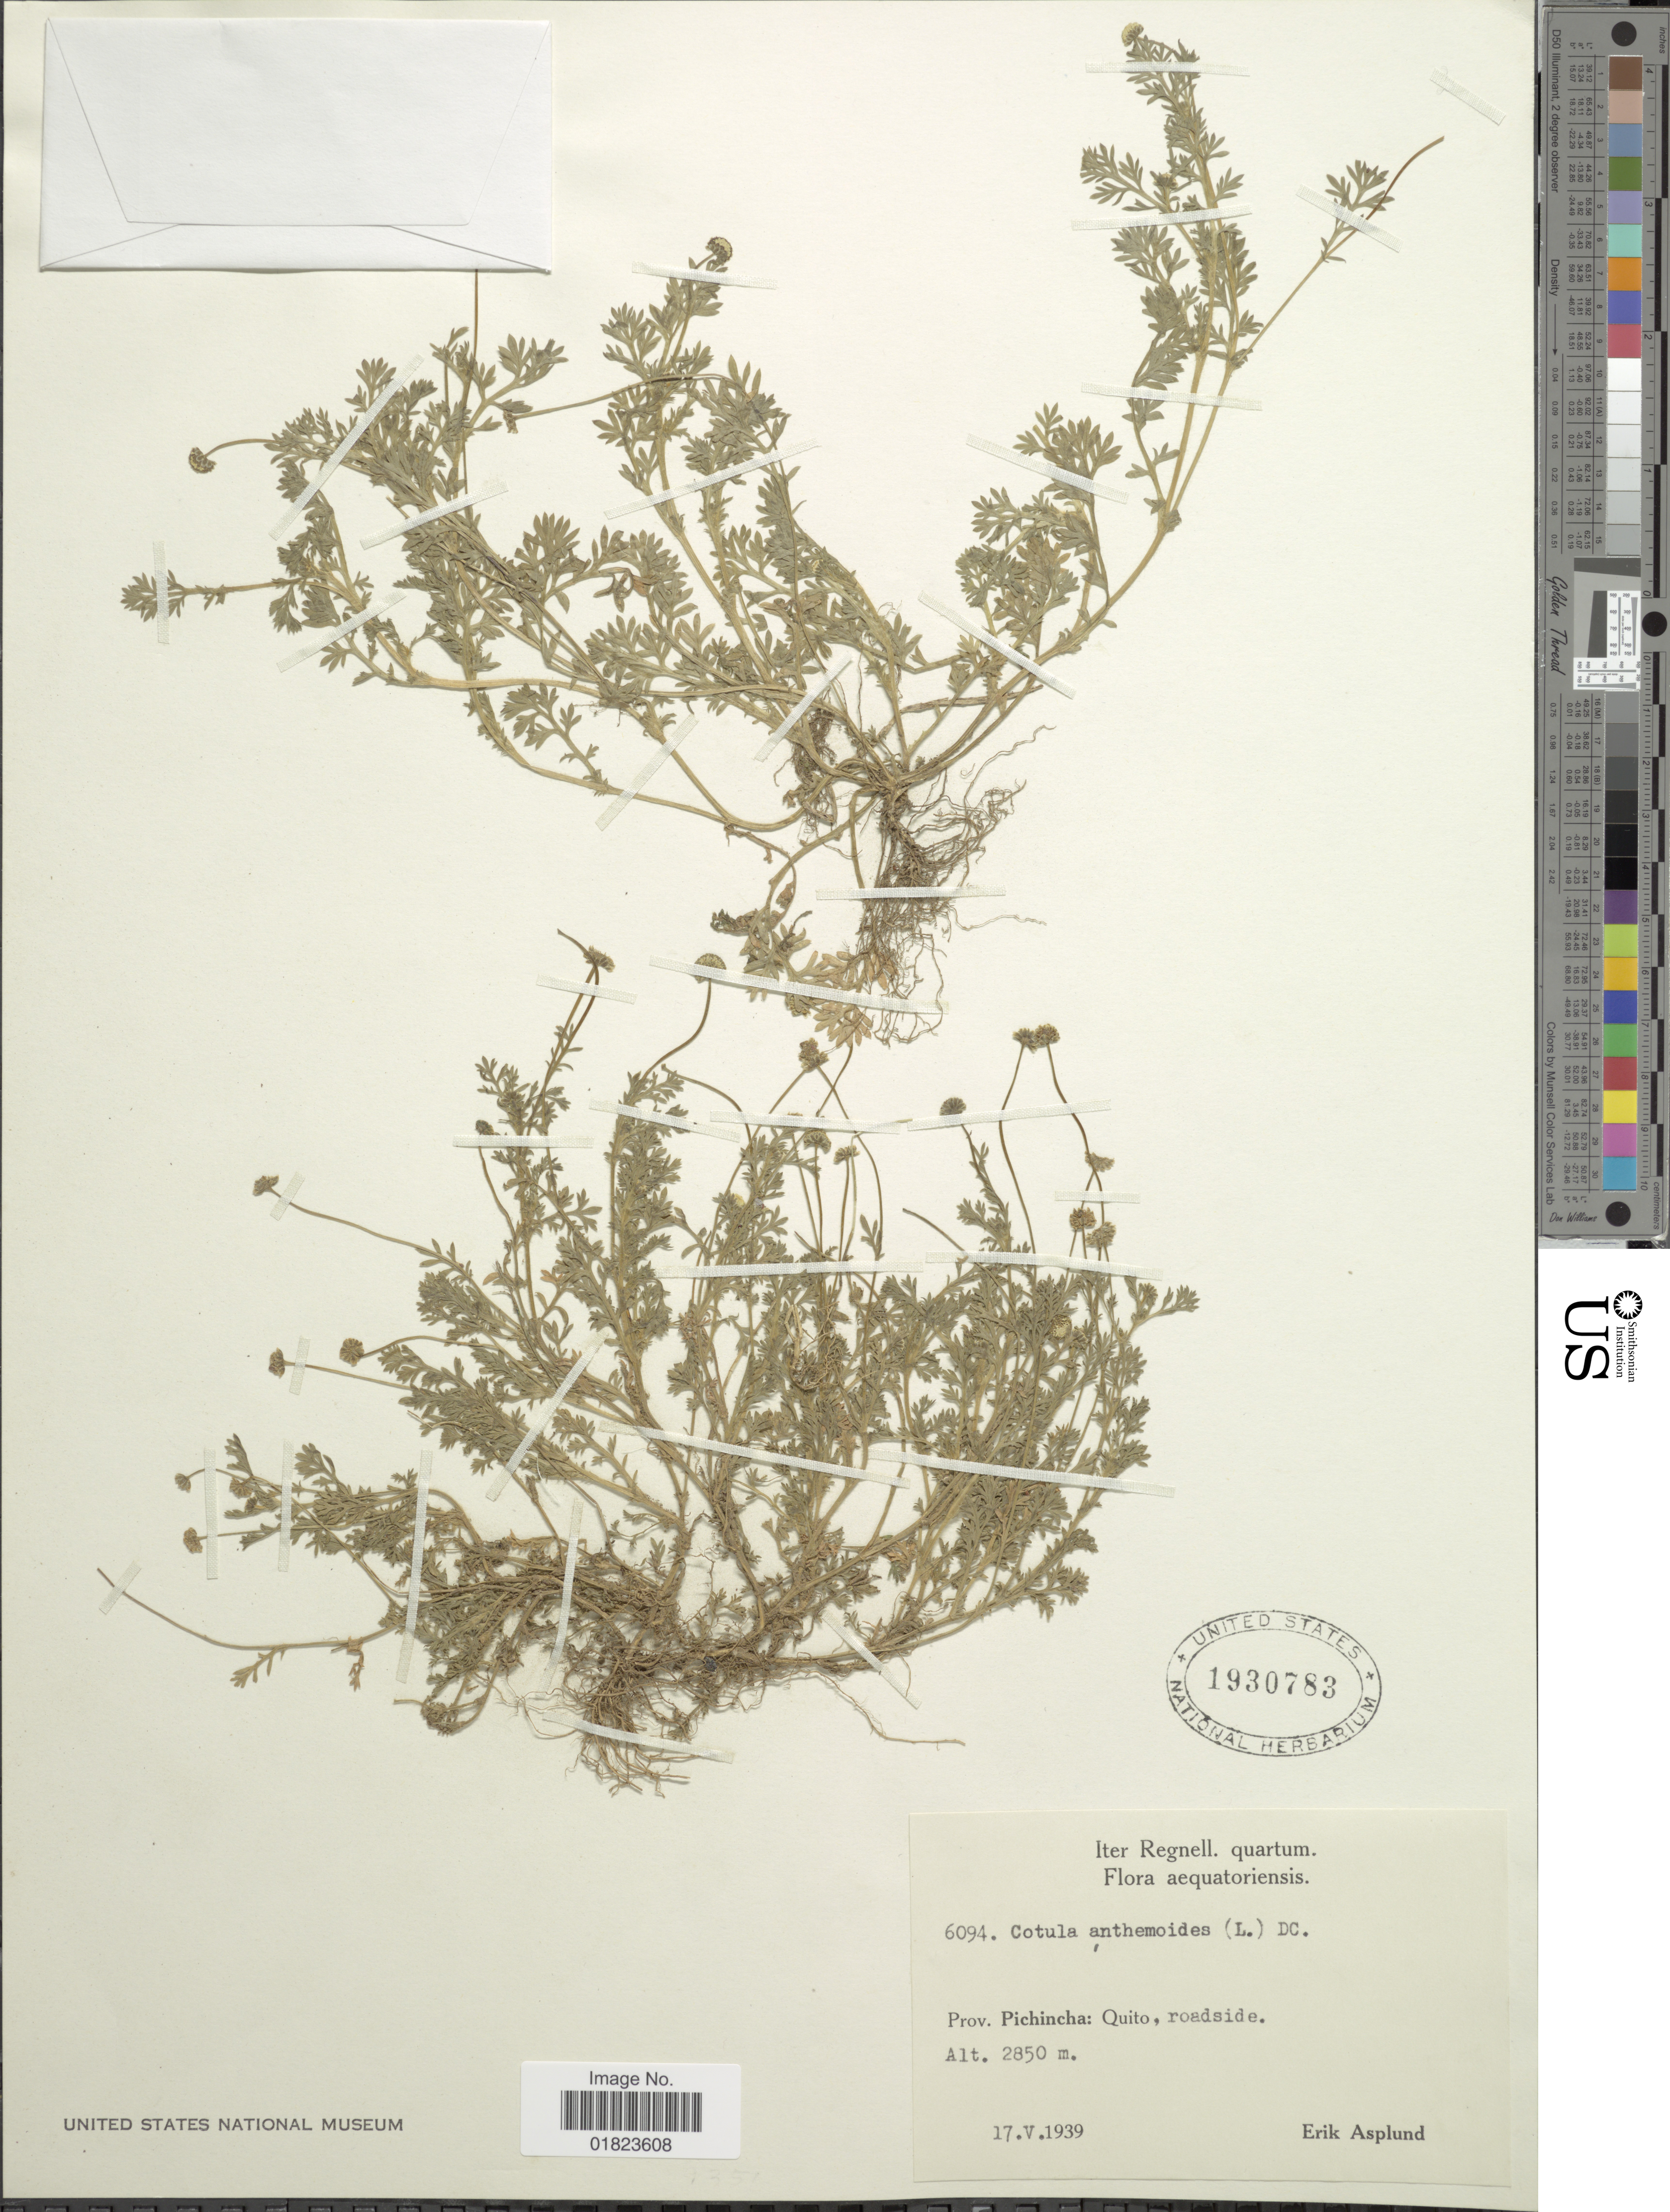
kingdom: Plantae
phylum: Tracheophyta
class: Magnoliopsida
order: Asterales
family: Asteraceae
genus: Cotula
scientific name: Cotula anthemoides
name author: L.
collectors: E. Asplund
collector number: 6094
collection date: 1939-05-17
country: Ecuador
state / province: Pichincha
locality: Prov. Pichincha: Quito, roadside.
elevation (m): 2850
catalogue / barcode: US 1930783